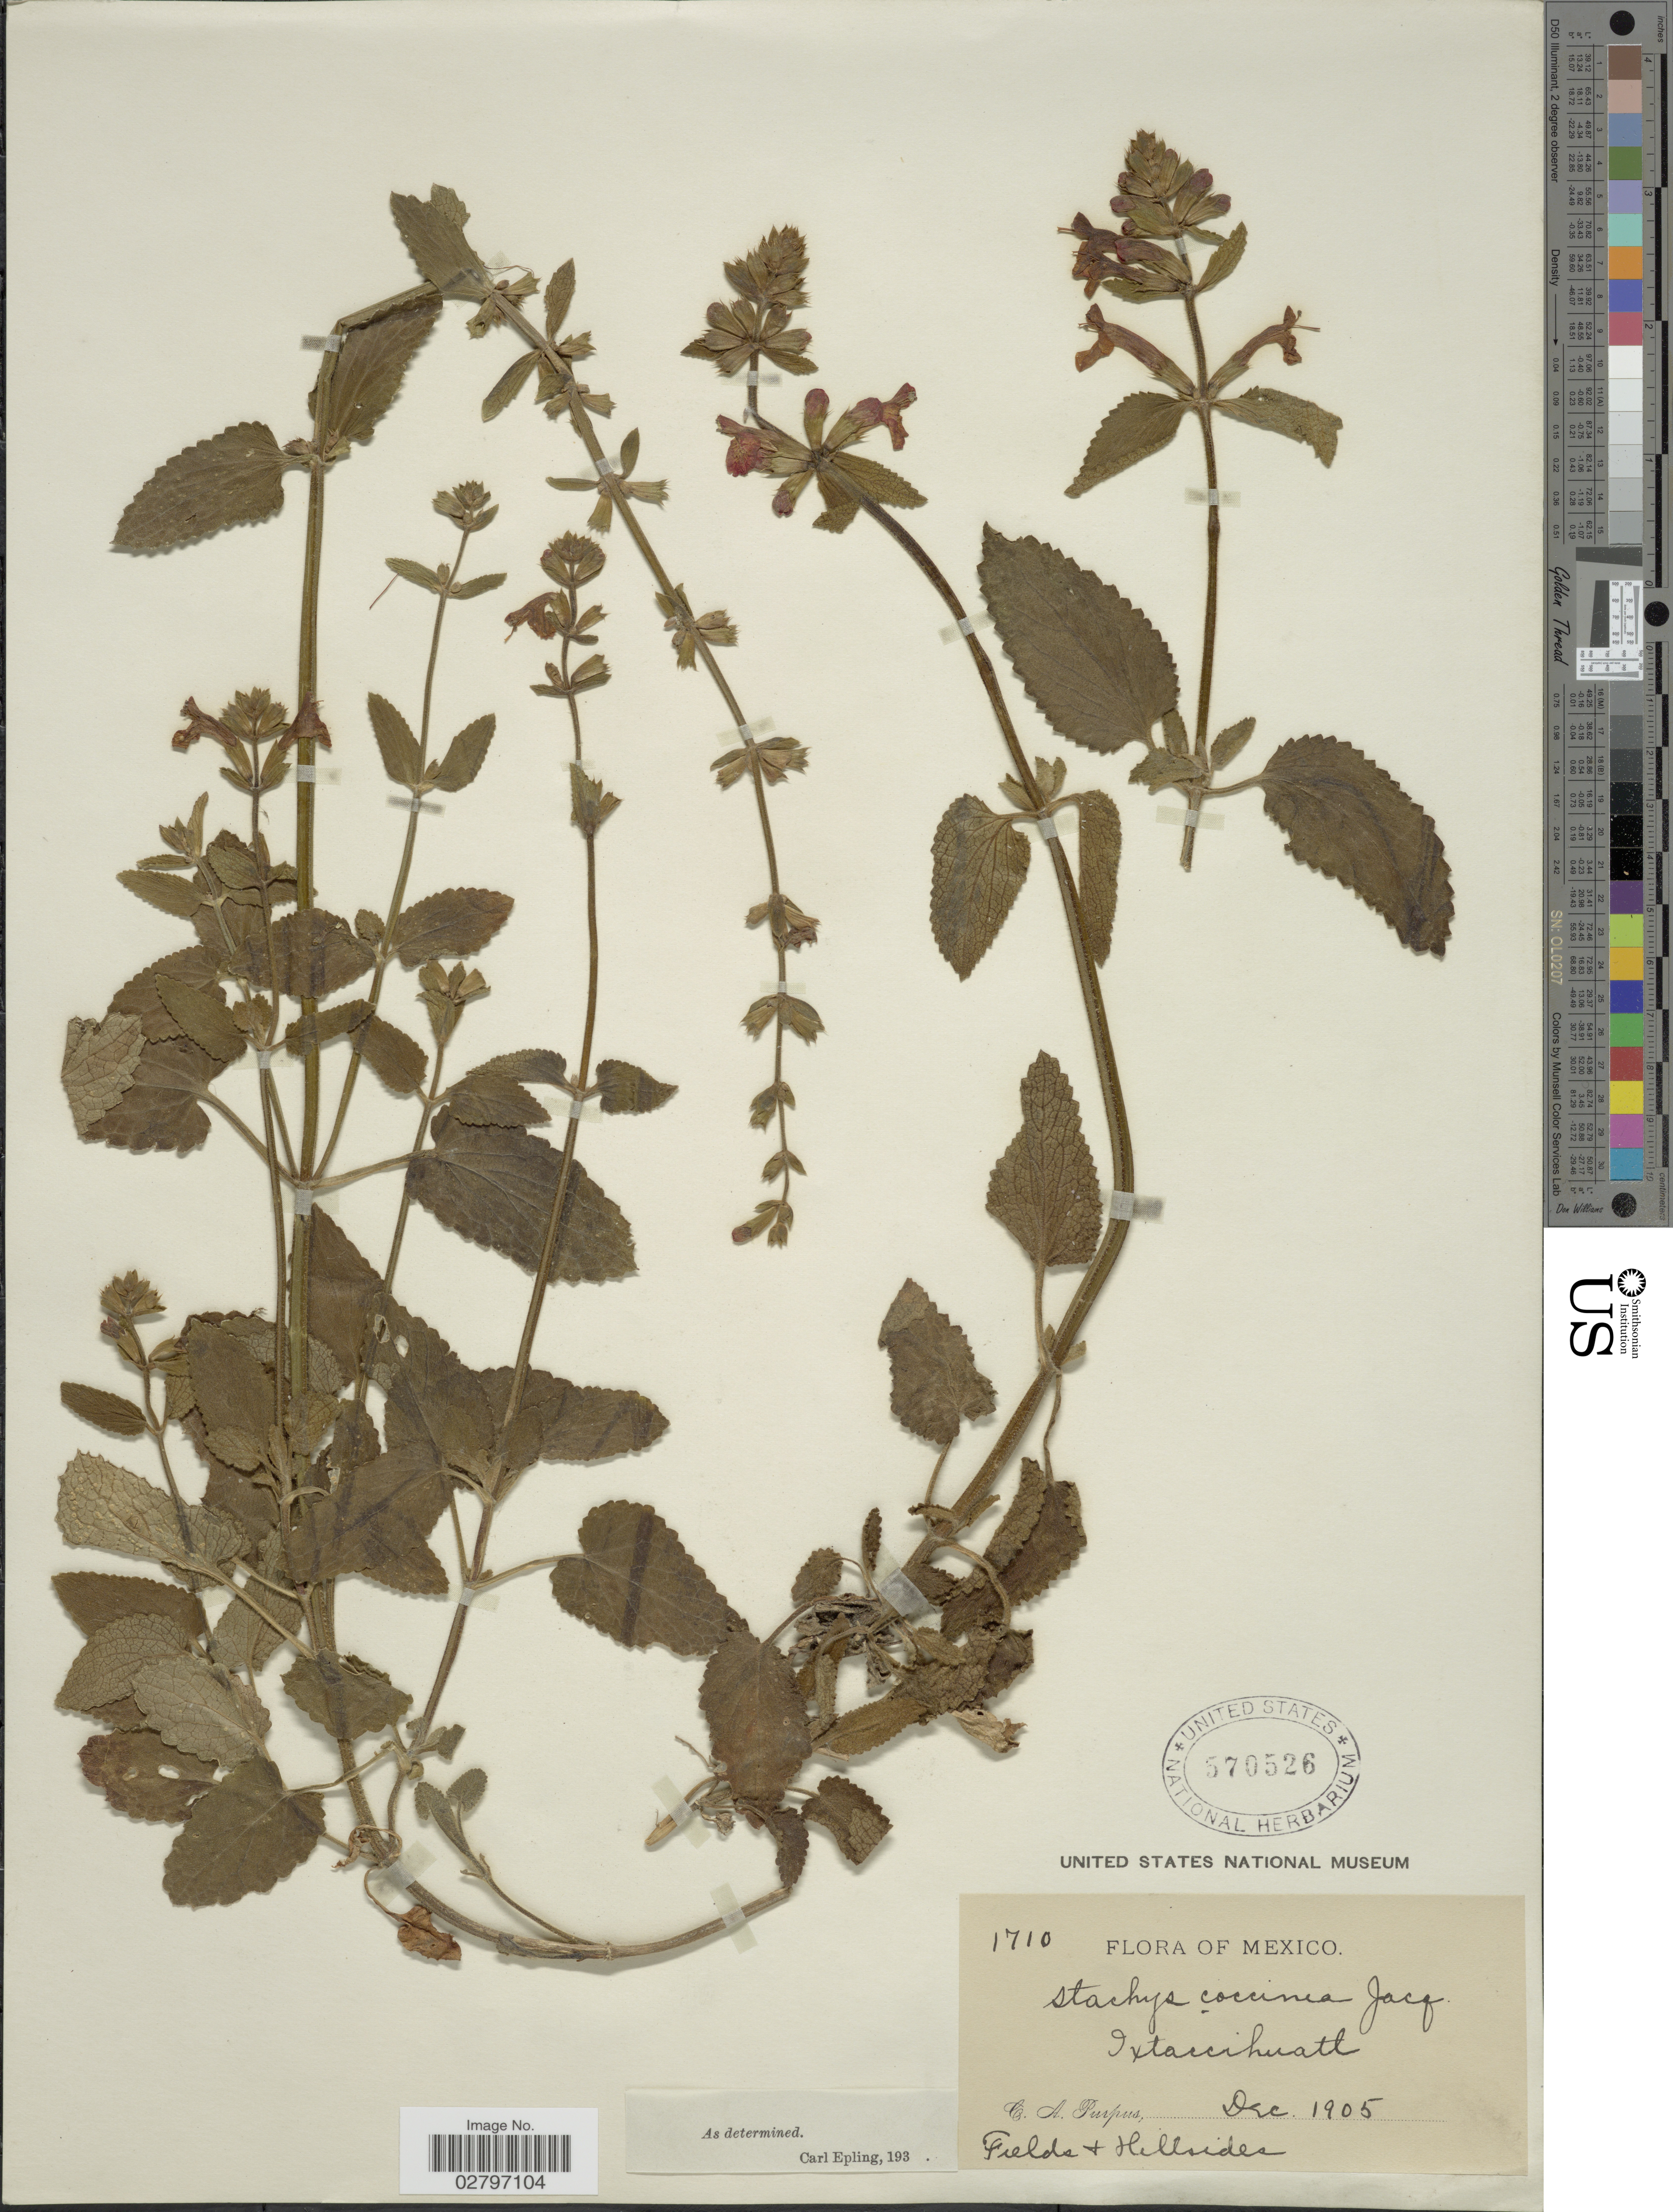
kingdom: Plantae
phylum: Tracheophyta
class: Magnoliopsida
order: Lamiales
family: Lamiaceae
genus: Stachys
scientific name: Stachys coccinea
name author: Ortega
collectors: C. A. Purpus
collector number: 1710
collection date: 1905-12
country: Mexico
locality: Ixtaccihuatl. Fields+ Hillsides.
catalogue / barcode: US 570526